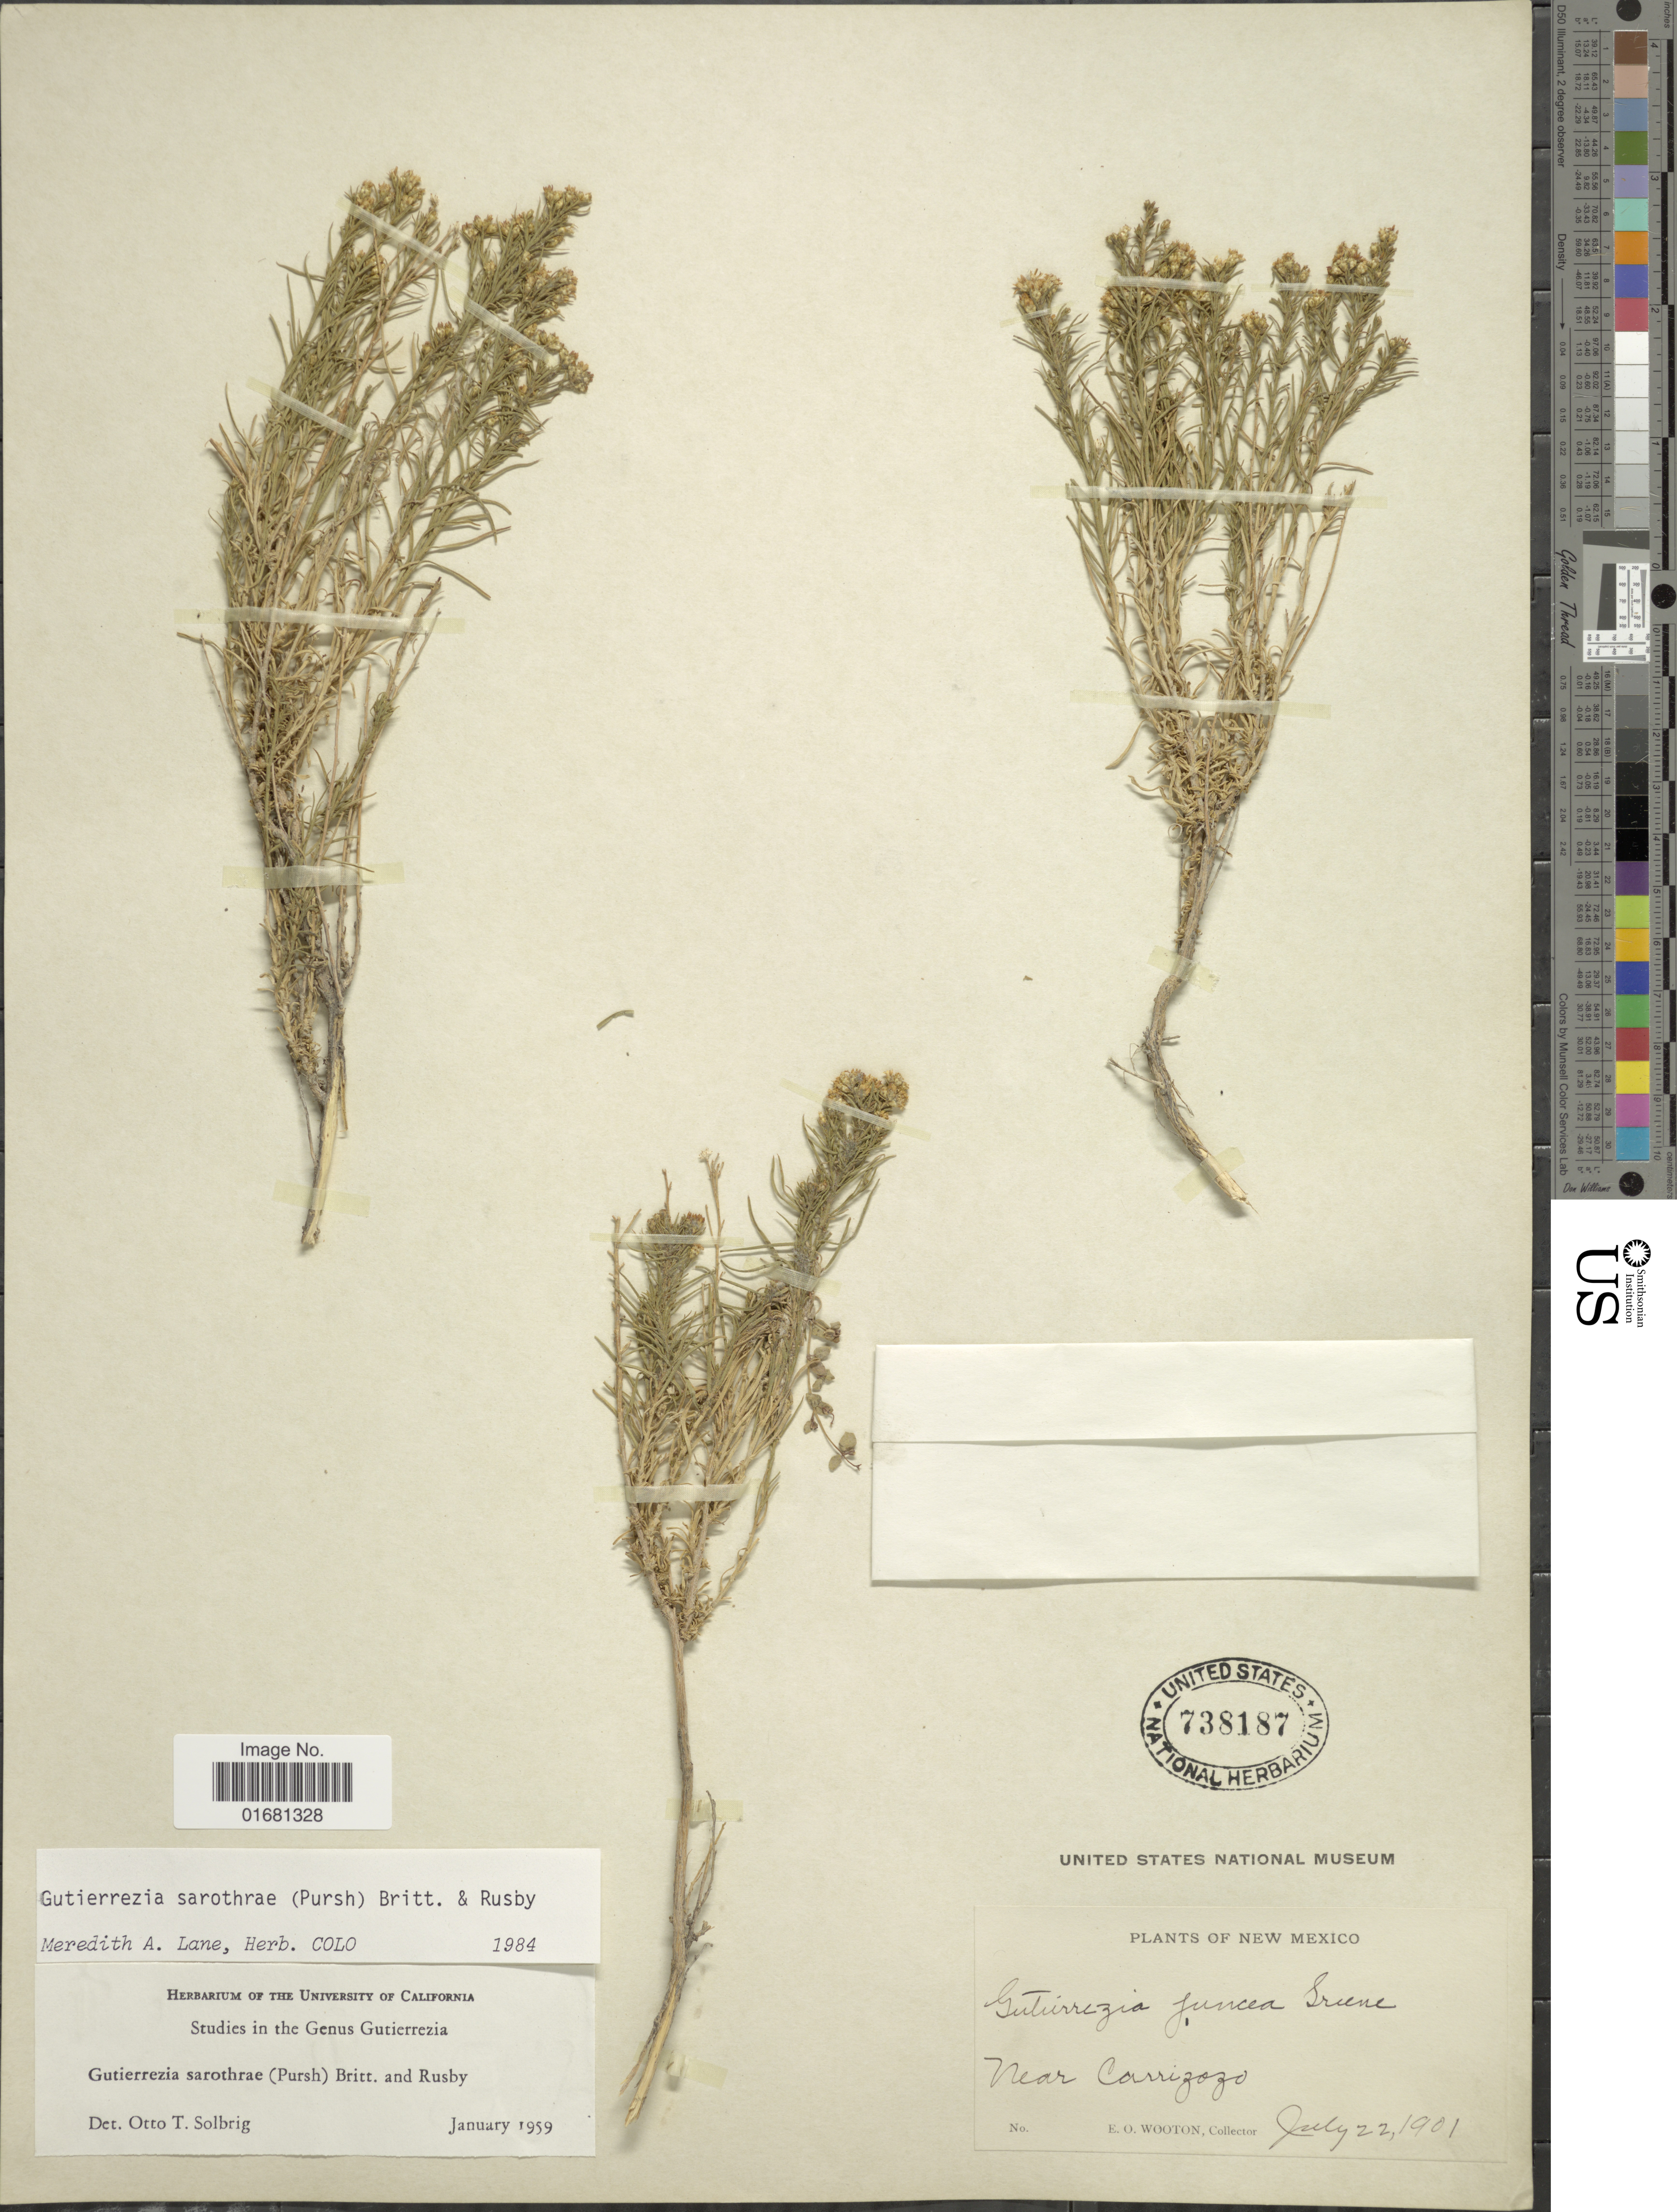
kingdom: Plantae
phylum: Tracheophyta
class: Magnoliopsida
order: Asterales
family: Asteraceae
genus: Gutierrezia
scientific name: Gutierrezia sarothrae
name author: (Pursh) Britton & Rusby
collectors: E. O. Wooton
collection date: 1901-07-22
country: United States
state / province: New Mexico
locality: Near Carrizozo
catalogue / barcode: US 738187